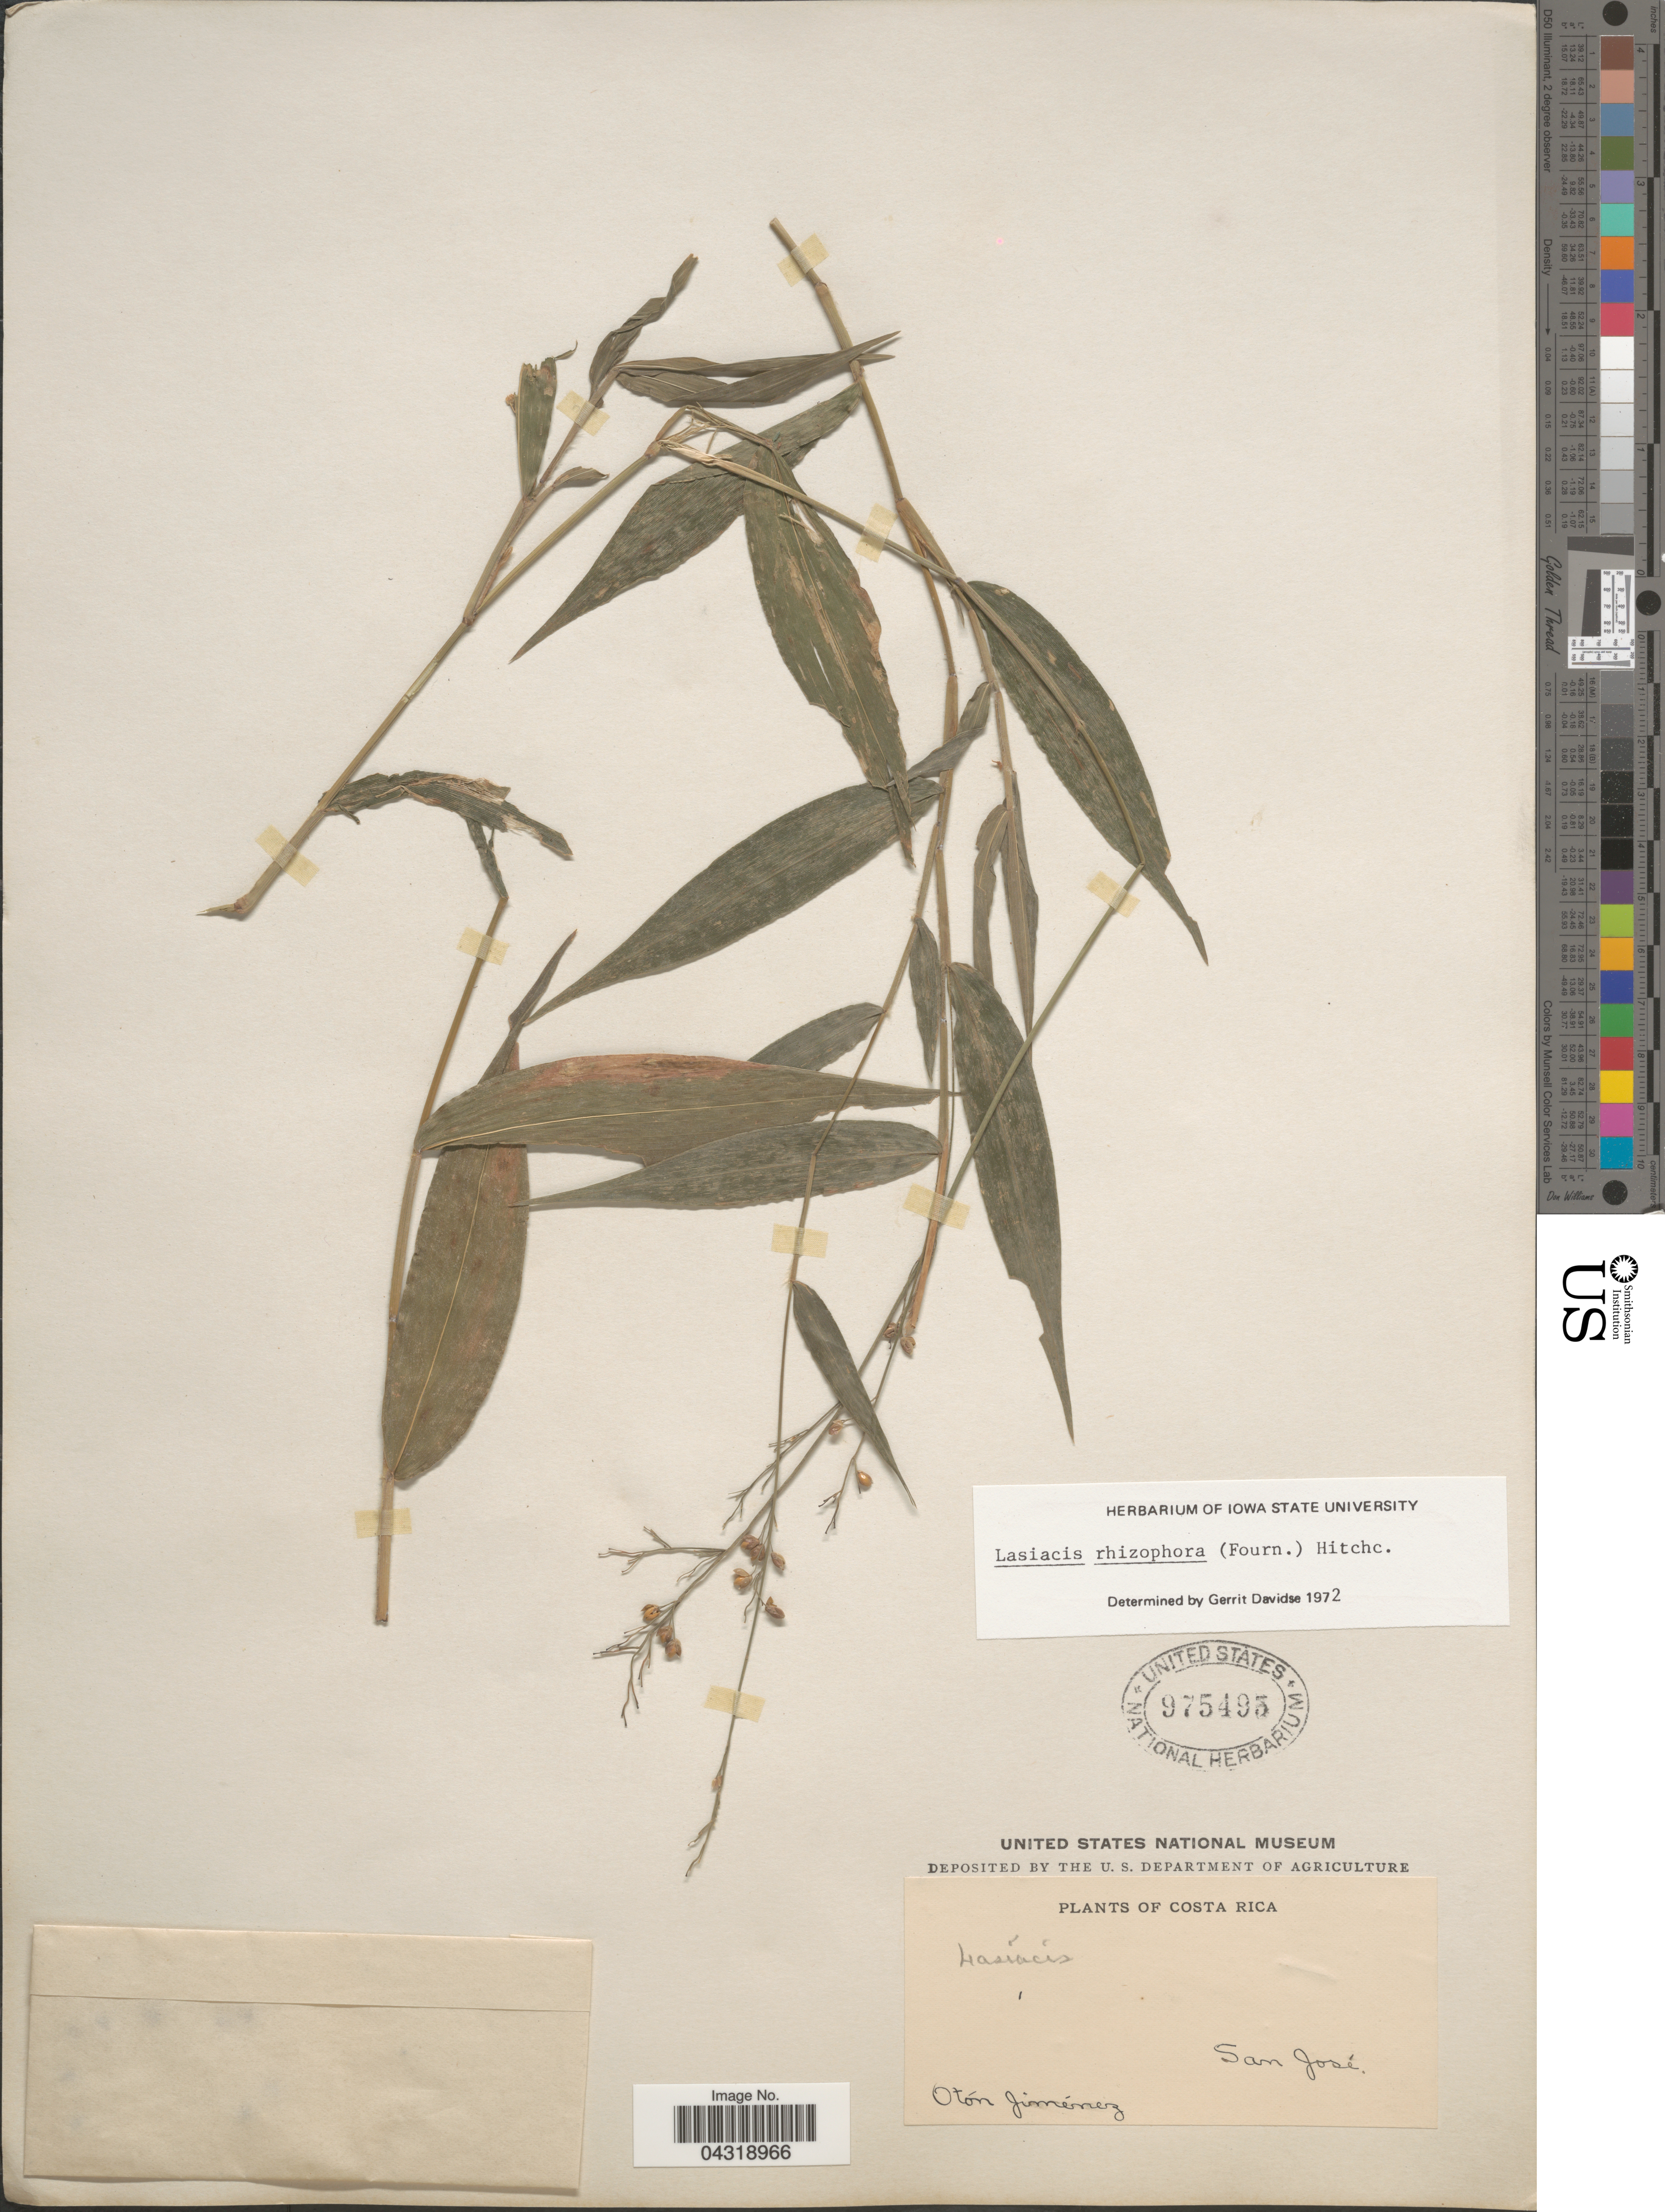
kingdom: Plantae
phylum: Tracheophyta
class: Liliopsida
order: Poales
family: Poaceae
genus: Lasiacis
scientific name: Lasiacis rhizophora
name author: (E. Fourn.) Hitchc.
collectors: O. Jimenez L.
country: Costa Rica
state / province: San José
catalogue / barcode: US 975495